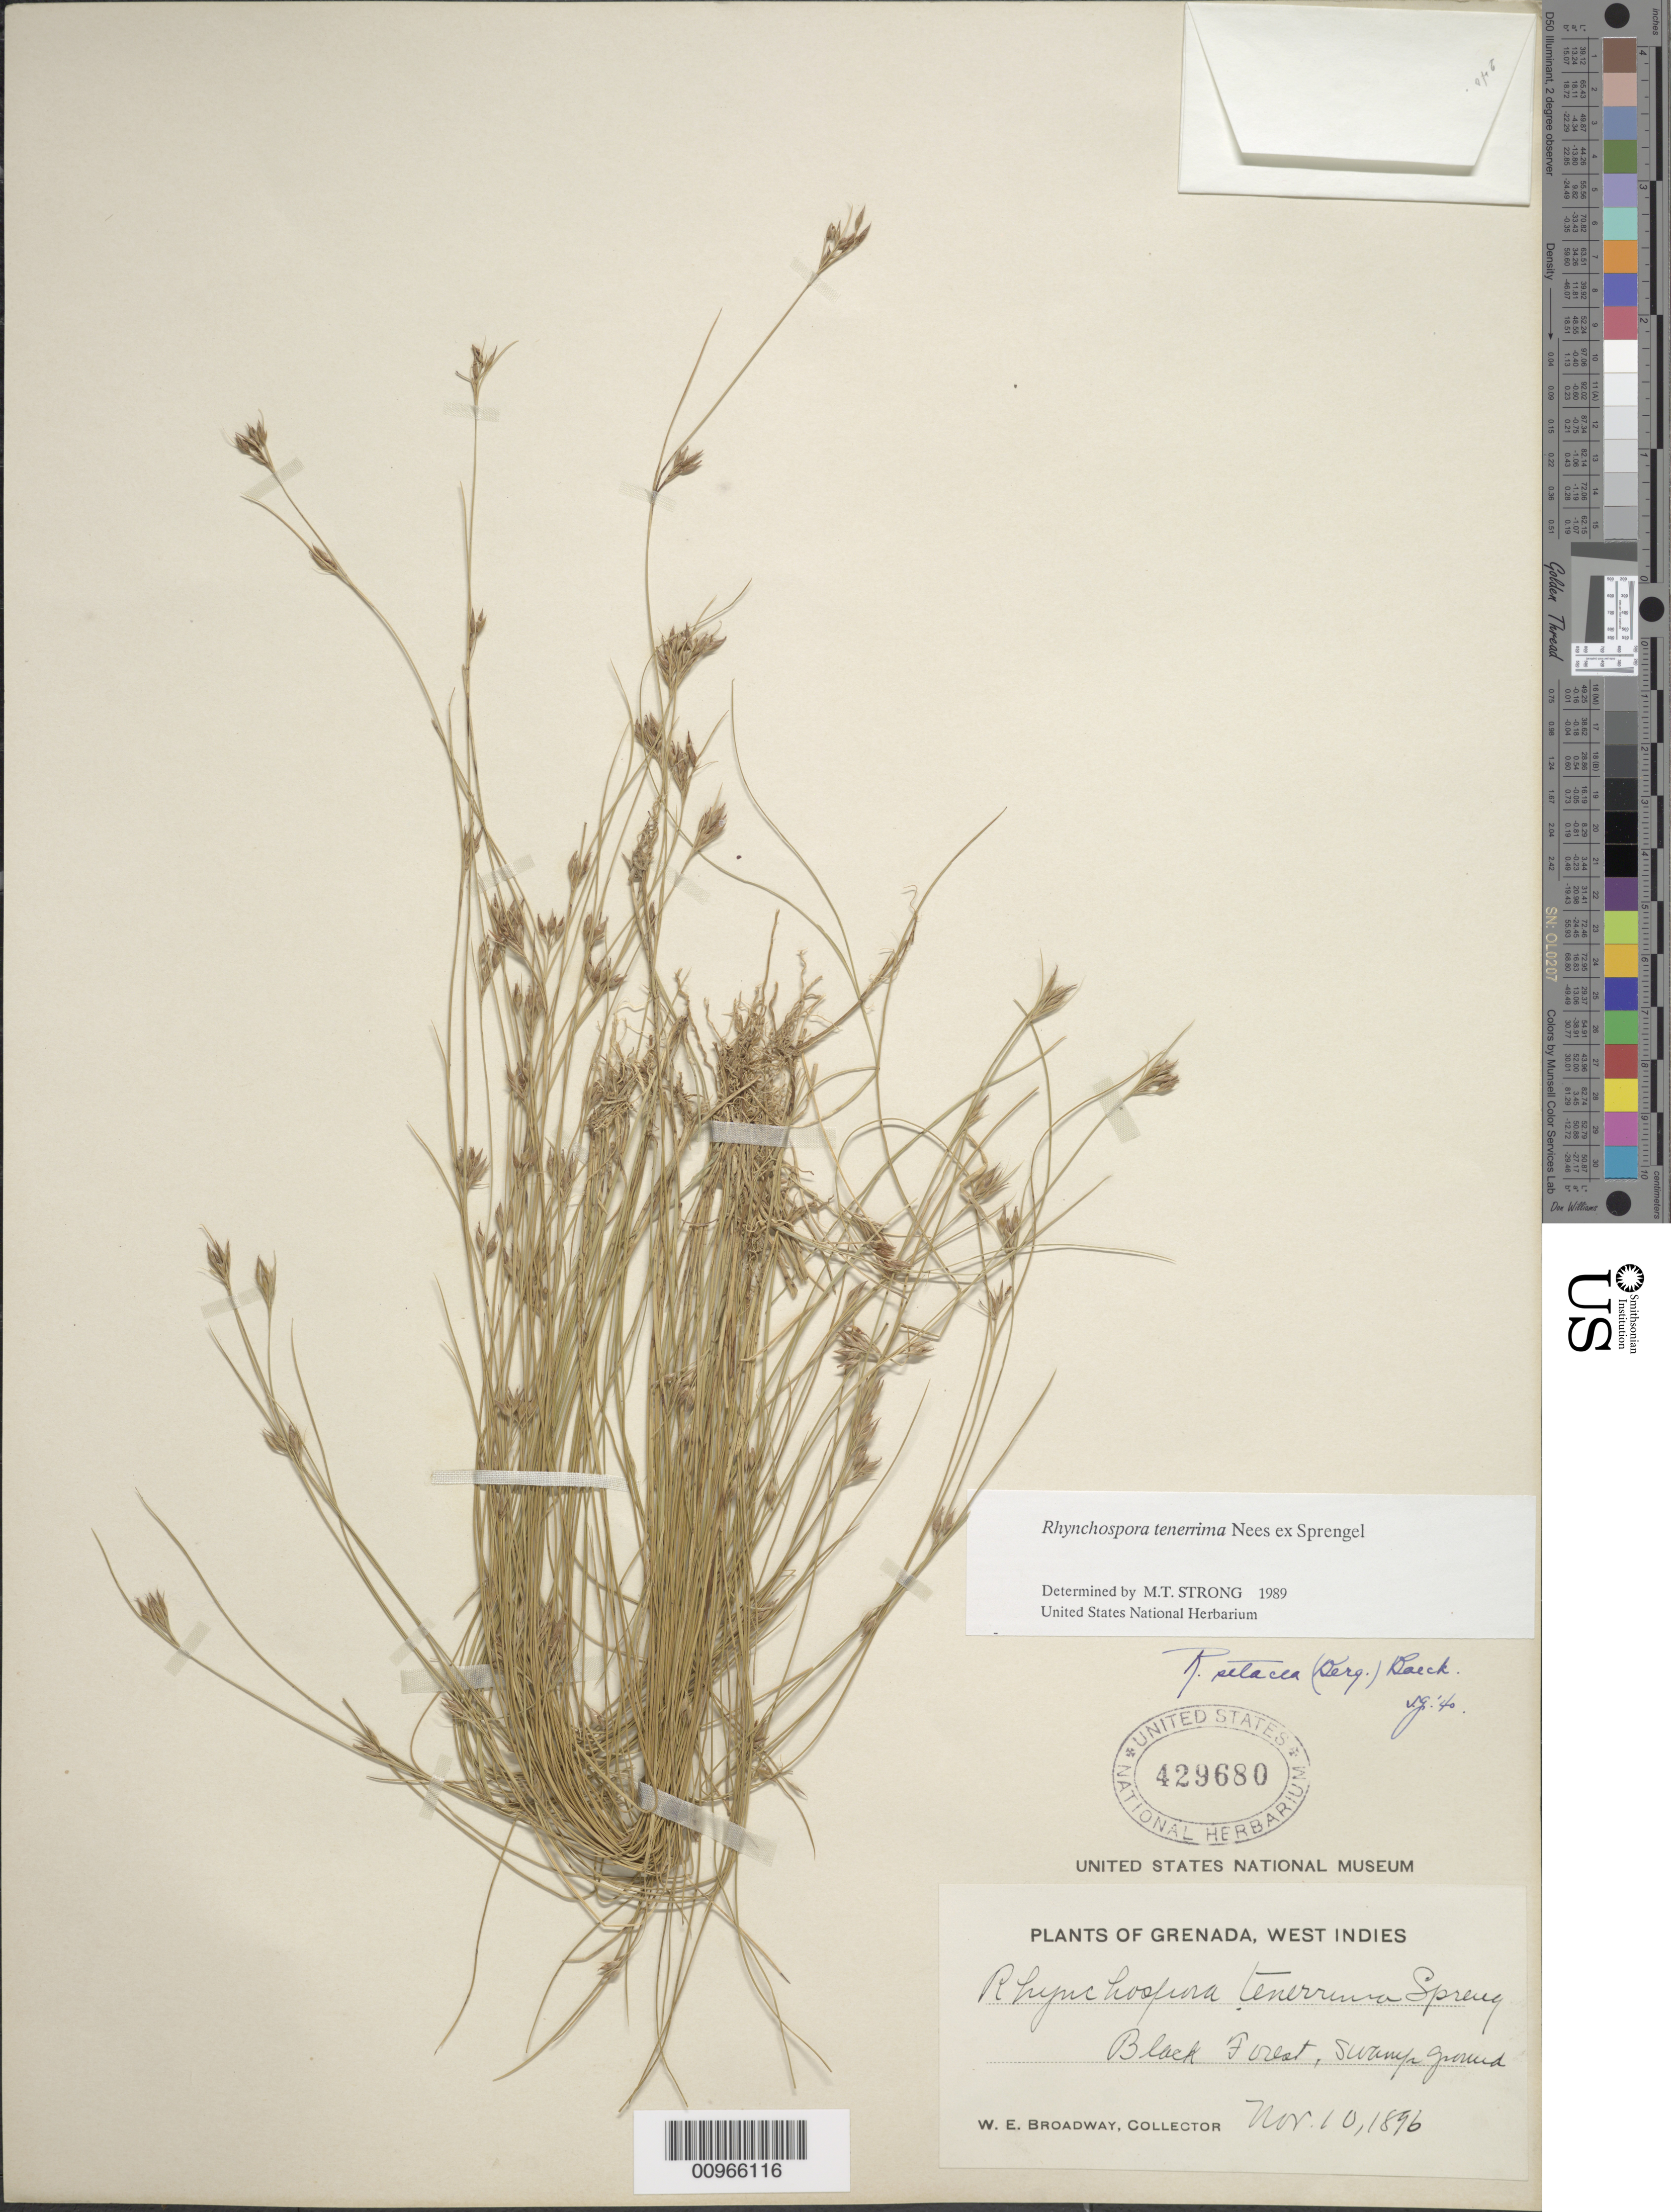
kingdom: Plantae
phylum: Tracheophyta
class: Liliopsida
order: Poales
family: Cyperaceae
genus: Rhynchospora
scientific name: Rhynchospora tenerrima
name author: Nees ex Spreng.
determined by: Strong, M. T., (US), Smithsonian Institution - National Museum of Natural History (UNITED STATES)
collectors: W. E. Broadway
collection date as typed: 10 Nov 1896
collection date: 1896-11-10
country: Grenada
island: Grenada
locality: Black Forest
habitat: Swamp ground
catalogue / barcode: US 429680